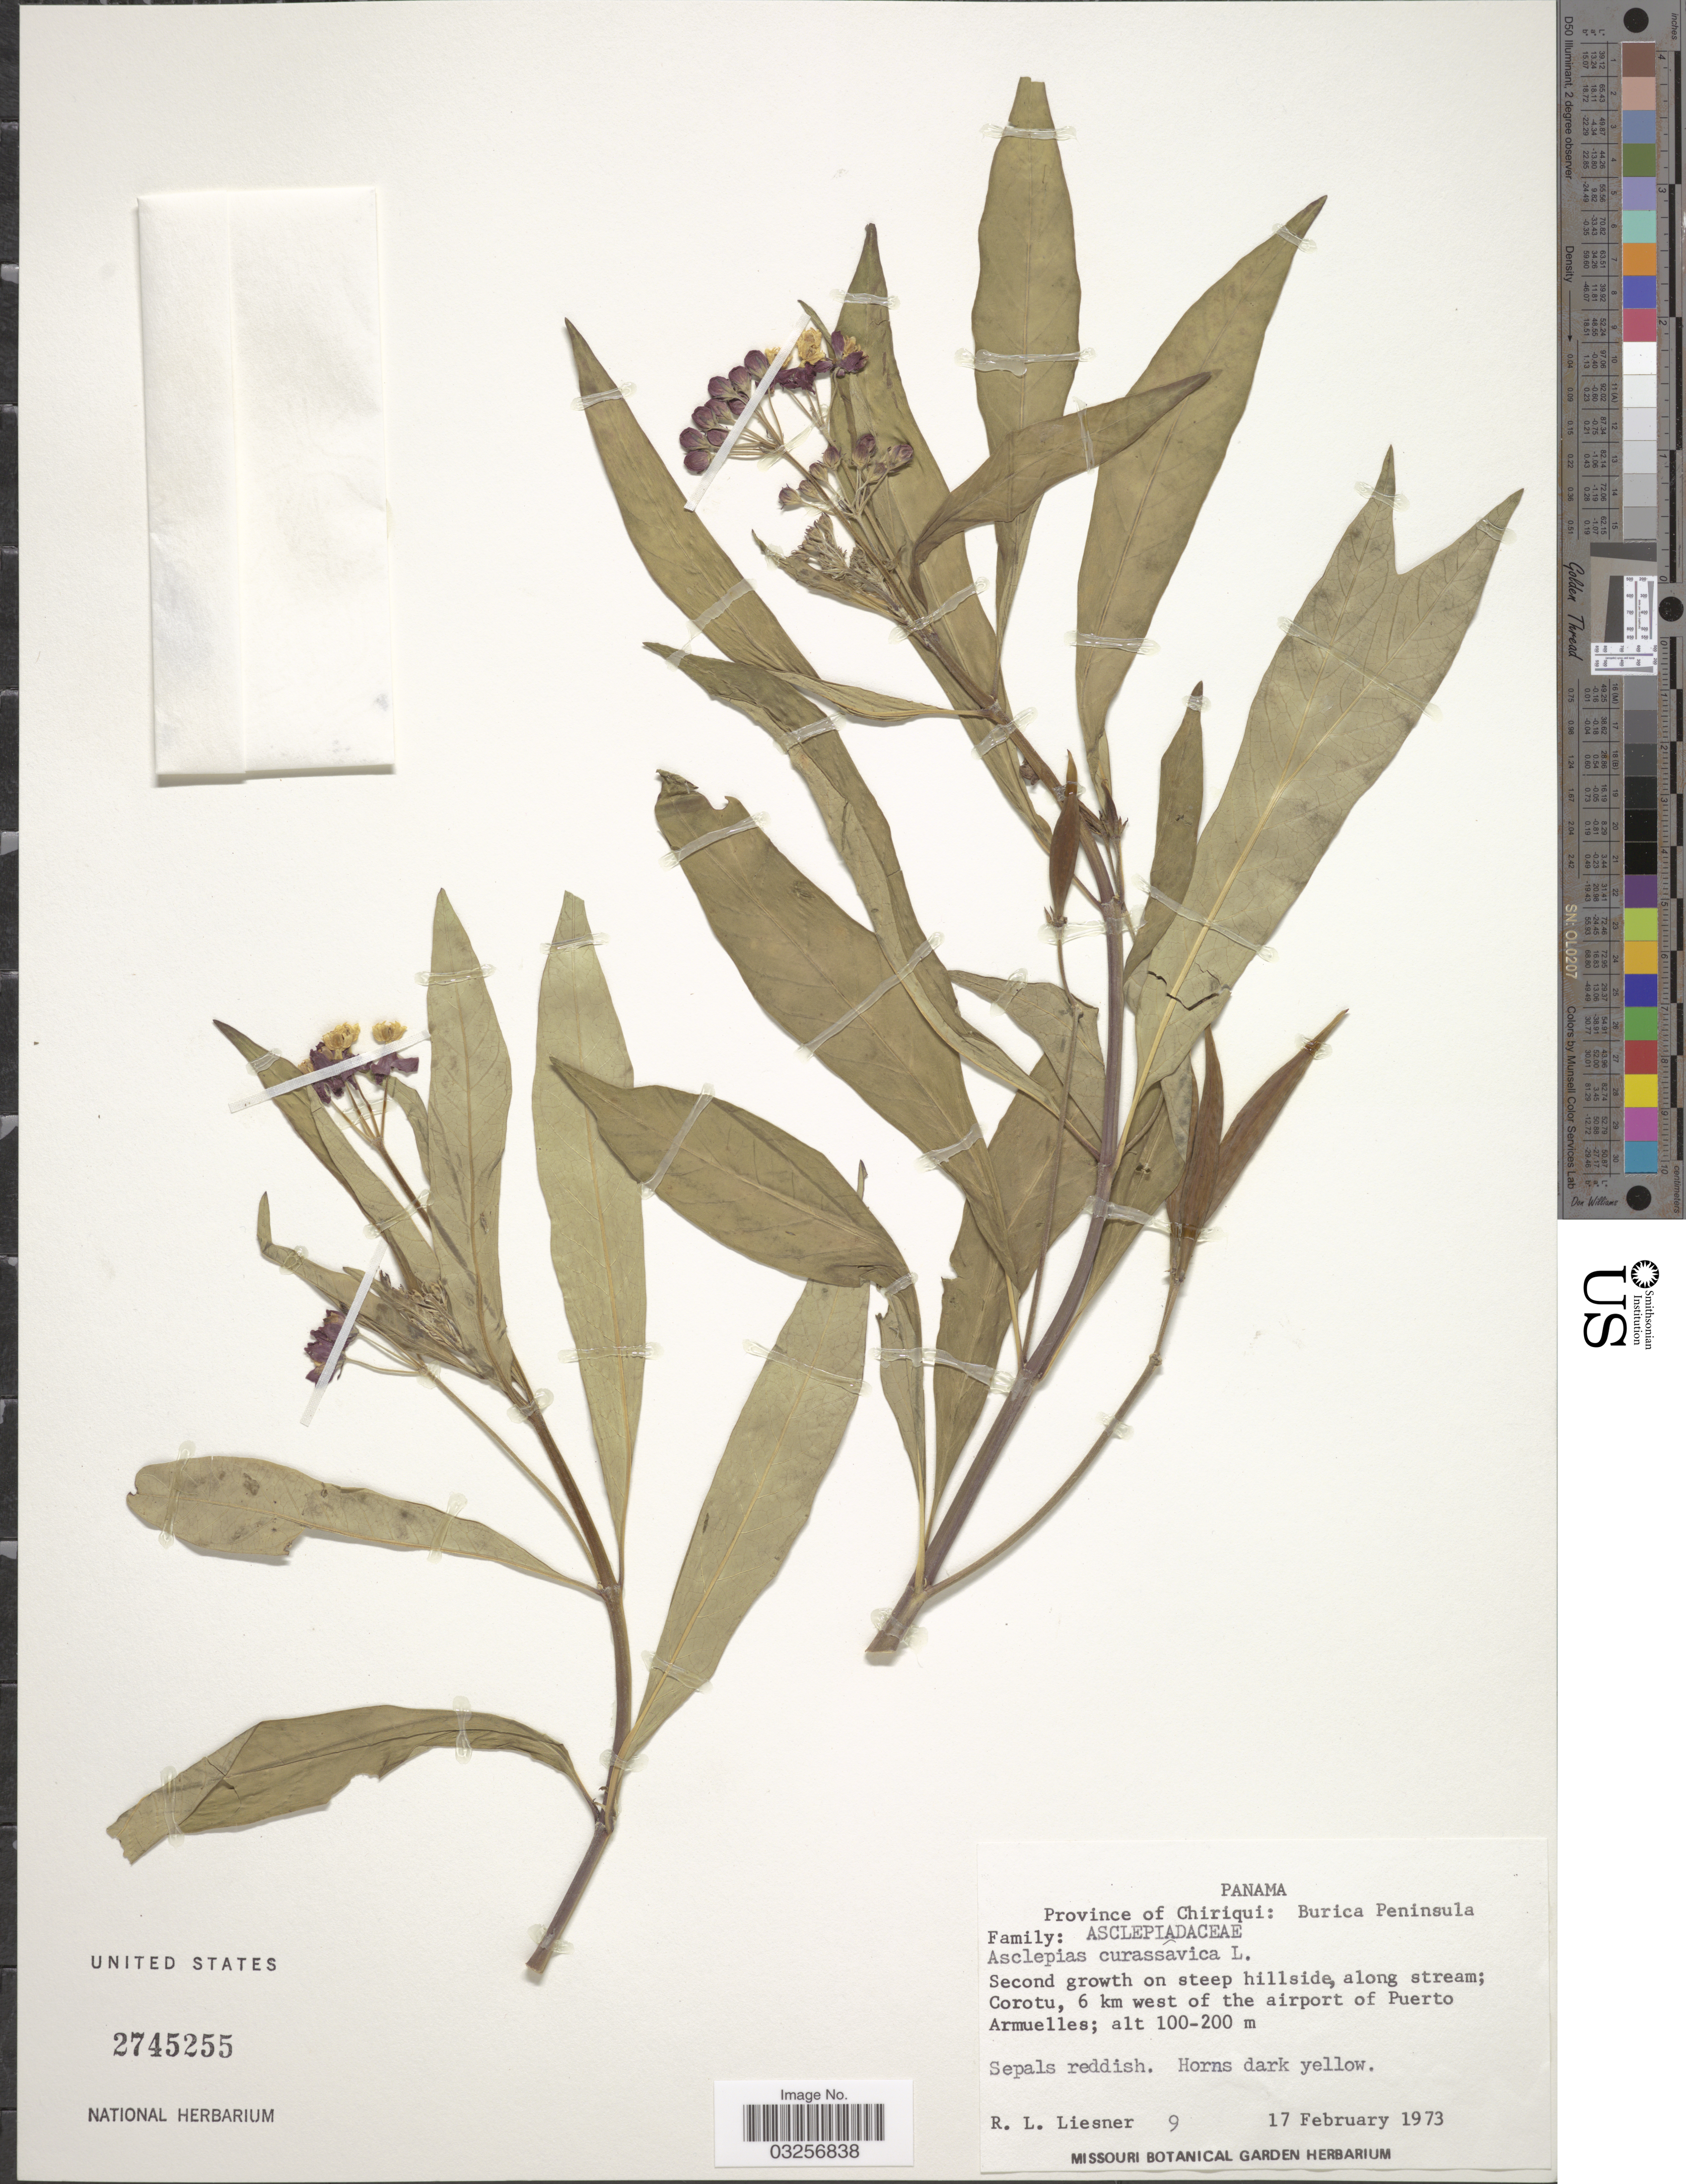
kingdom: Plantae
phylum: Tracheophyta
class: Magnoliopsida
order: Gentianales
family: Apocynaceae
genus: Asclepias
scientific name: Asclepias curassavica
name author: L.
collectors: R. L. Liesner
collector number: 9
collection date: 1973-02-17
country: Panama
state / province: Chiriqui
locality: Burica Peninsula. Second growth on steep hillside, along stream; Corotu, 6 km west of the airport of Puerto Armuelles.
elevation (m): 100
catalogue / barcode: US 2745255